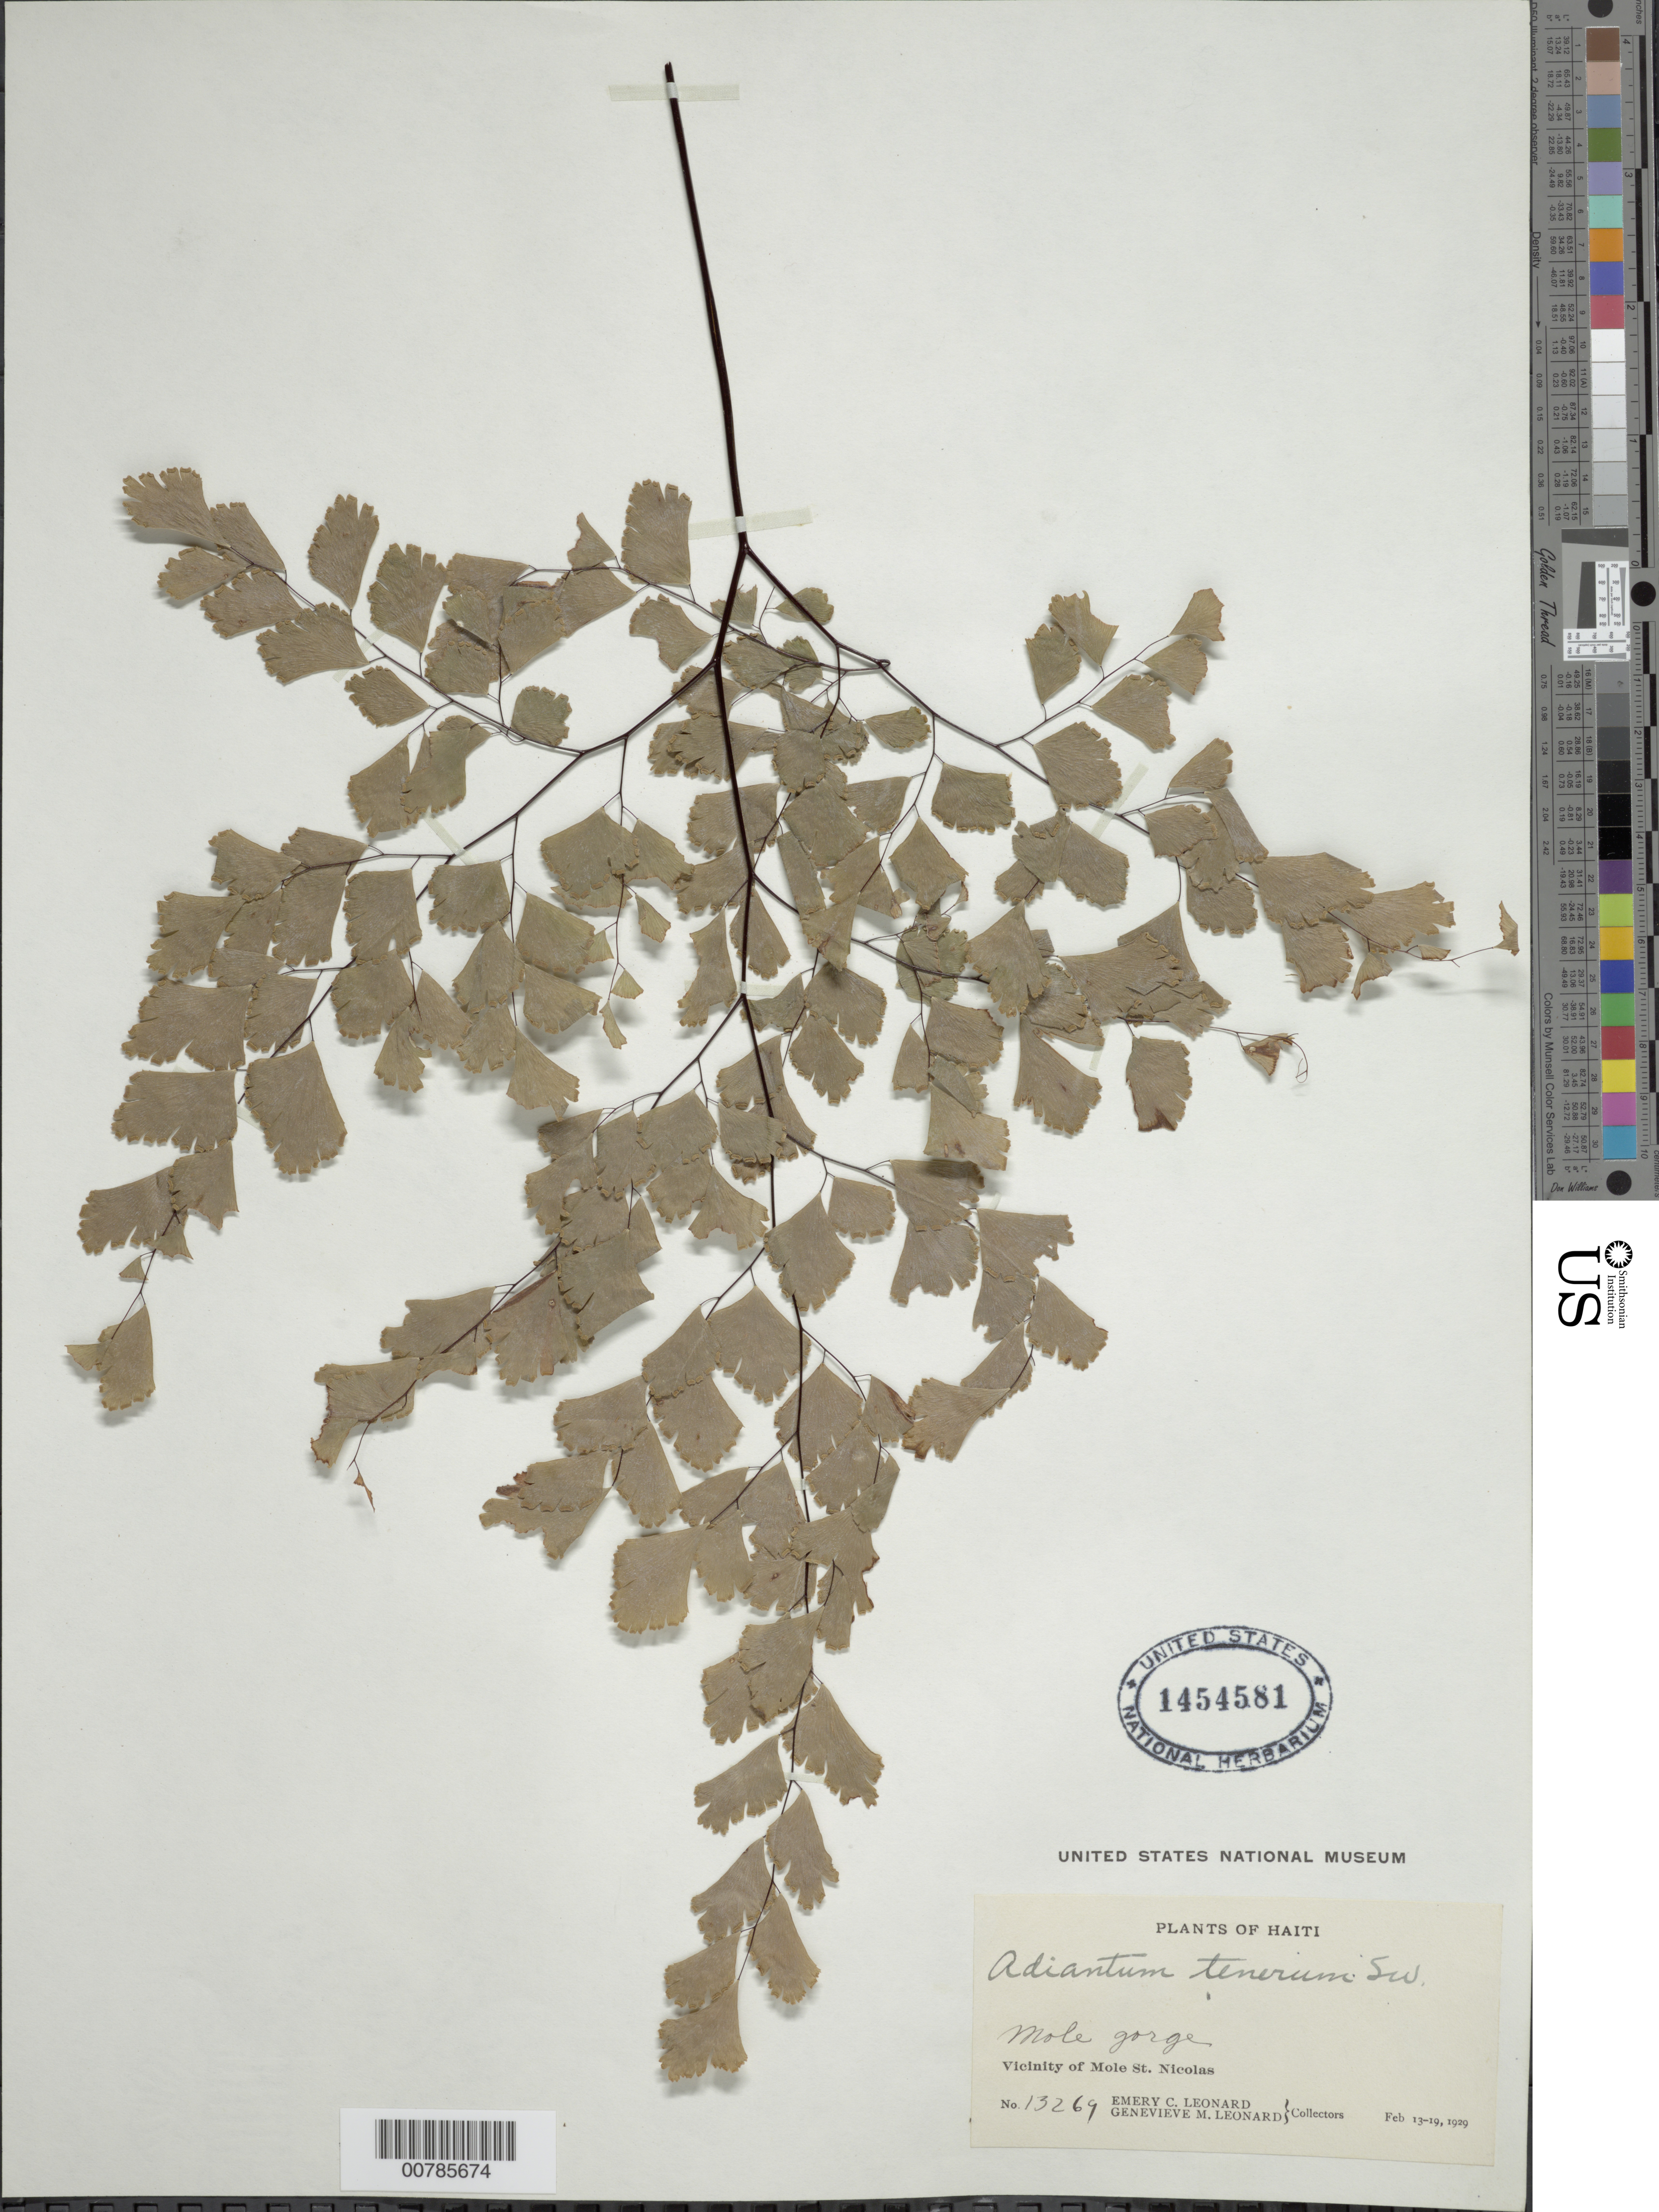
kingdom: Plantae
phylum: Tracheophyta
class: Polypodiopsida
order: Polypodiales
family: Pteridaceae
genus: Adiantum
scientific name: Adiantum tenerum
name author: Sw.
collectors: E. C. Leonard & G. M. Leonard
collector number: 13269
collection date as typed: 13 Feb 1929 to 19 Feb 1929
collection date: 1929-02-13/1929-02-19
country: Haiti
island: Hispaniola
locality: Mole St. Nicolas, vicinity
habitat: Mole gorge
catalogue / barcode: US 1454581